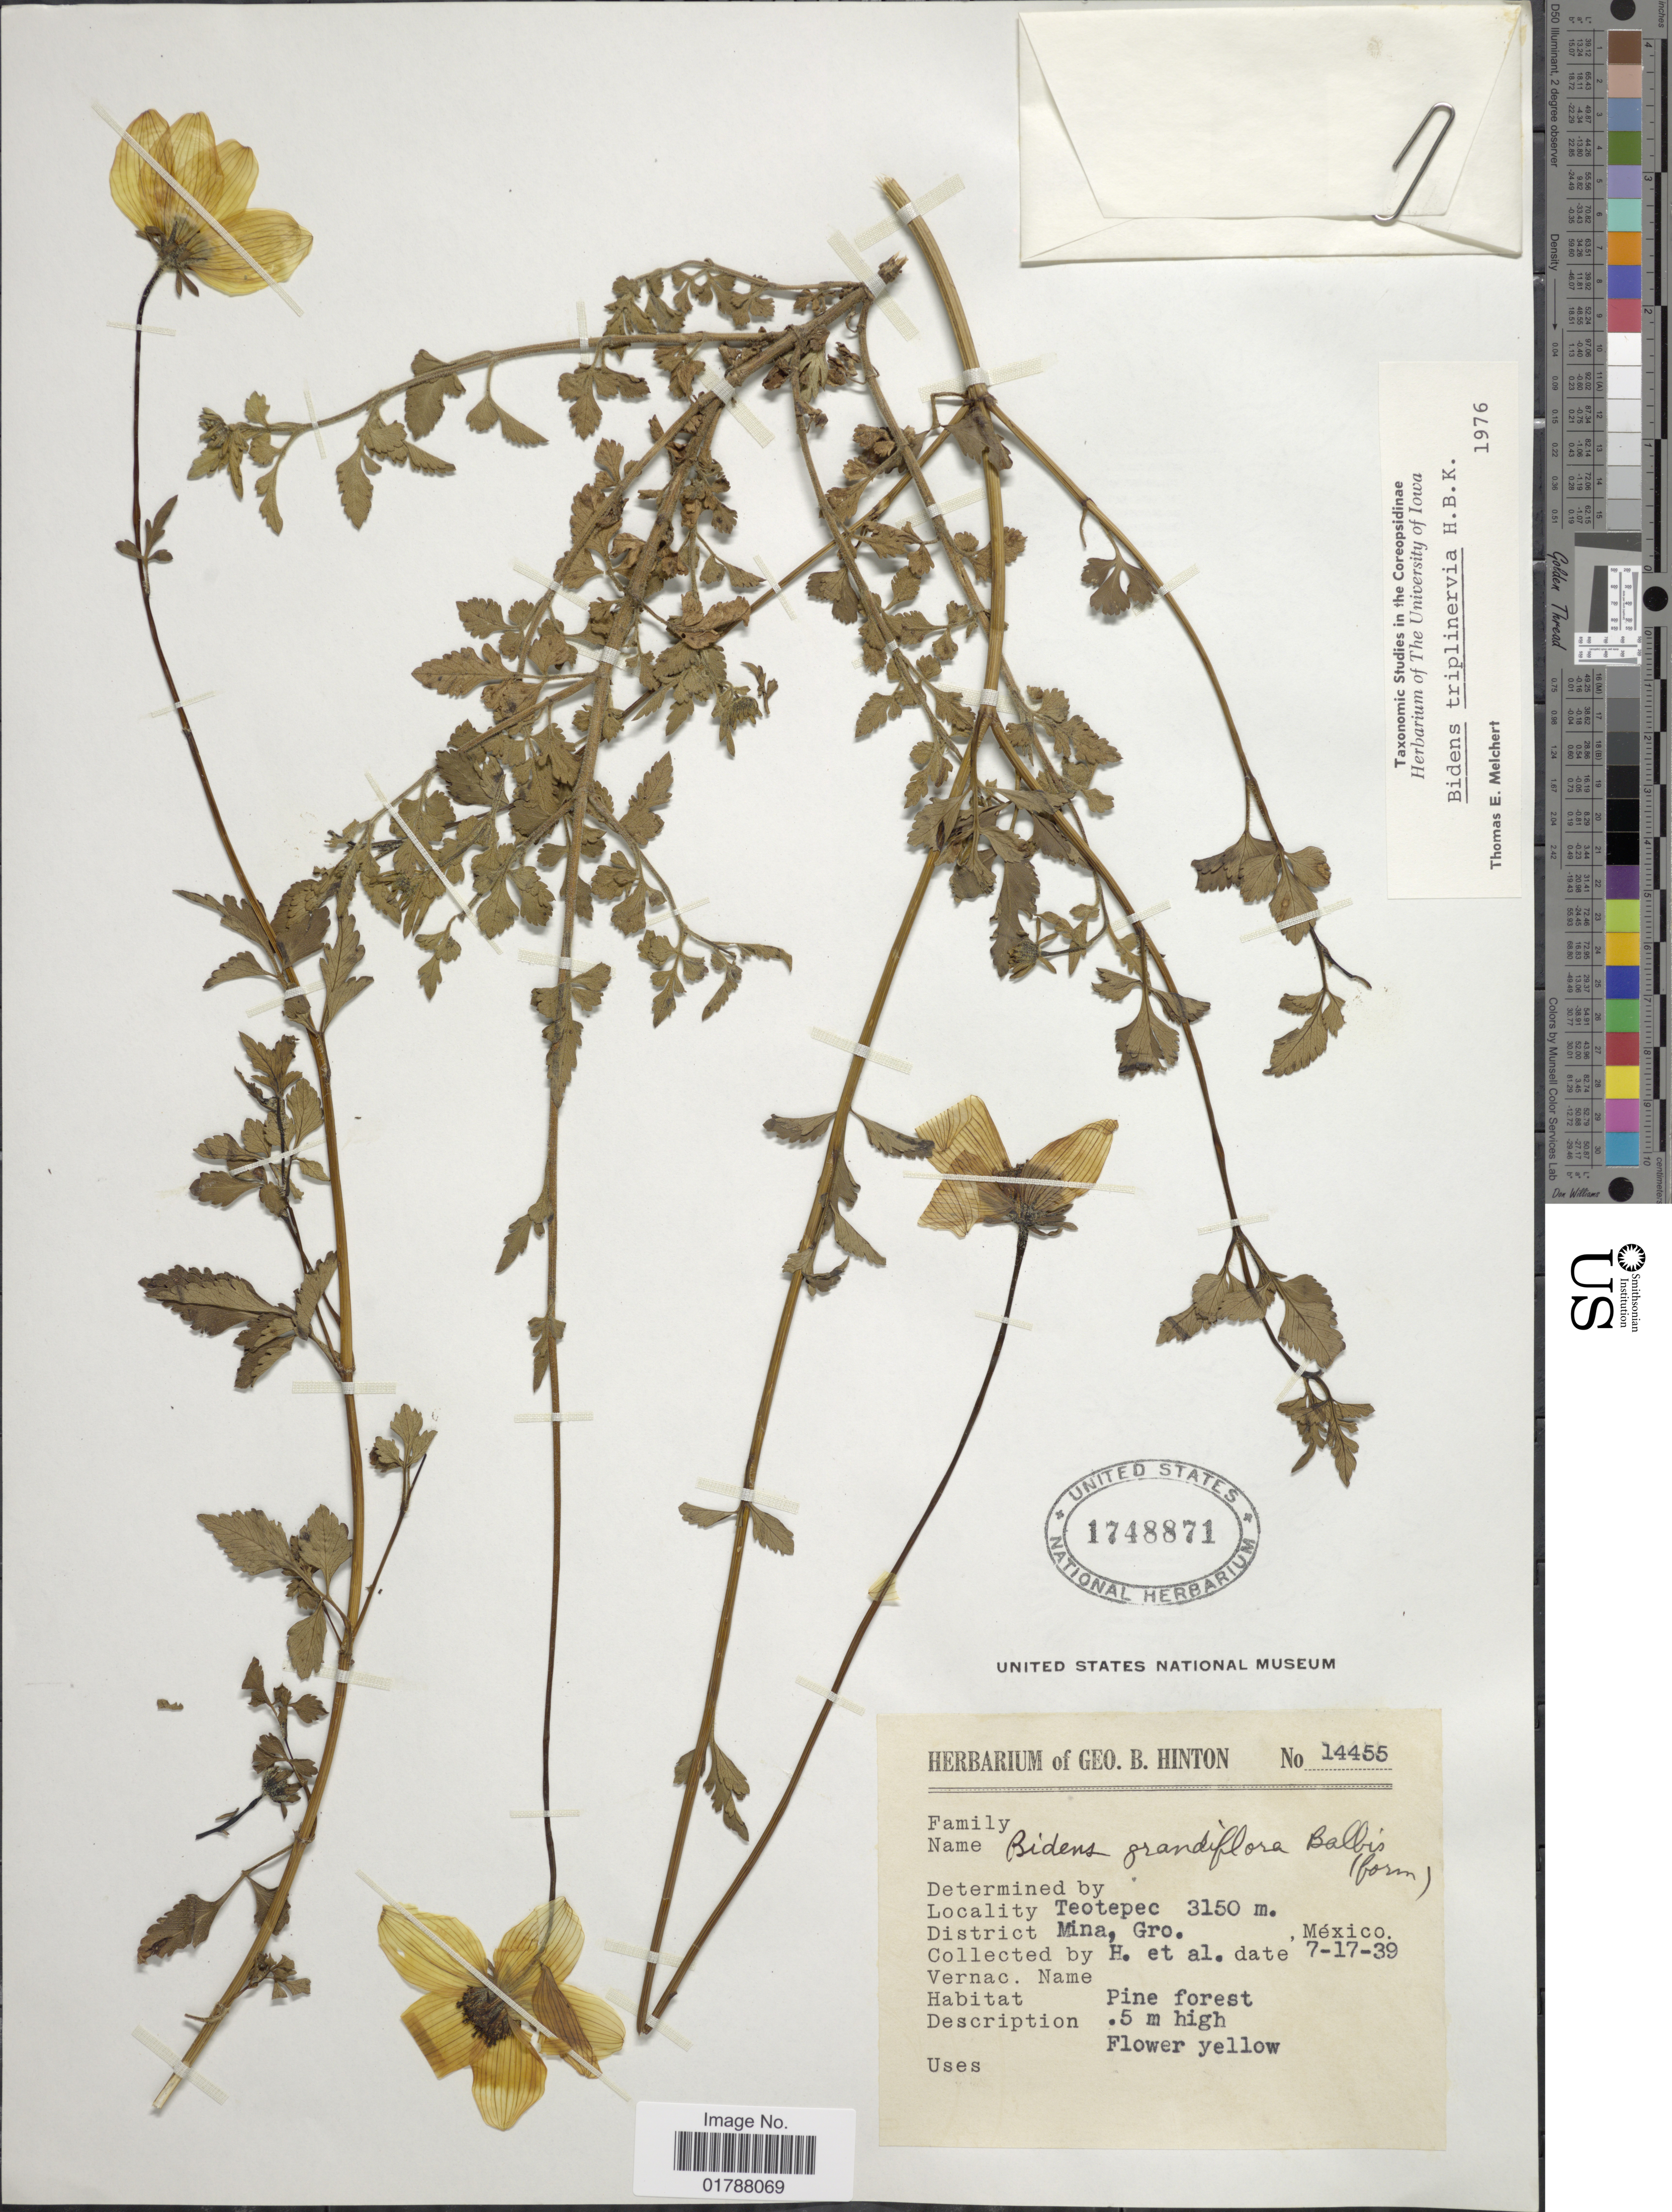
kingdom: Plantae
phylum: Tracheophyta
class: Magnoliopsida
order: Asterales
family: Asteraceae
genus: Bidens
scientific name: Bidens triplinervia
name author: Kunth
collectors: G. B. Hinton & et al.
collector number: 14455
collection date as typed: Transcribed d/m/y: 17/7/39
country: Mexico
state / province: Guerrero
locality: Teotepec, District Mina, Gro., Mexico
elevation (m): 3150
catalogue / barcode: US 1748871